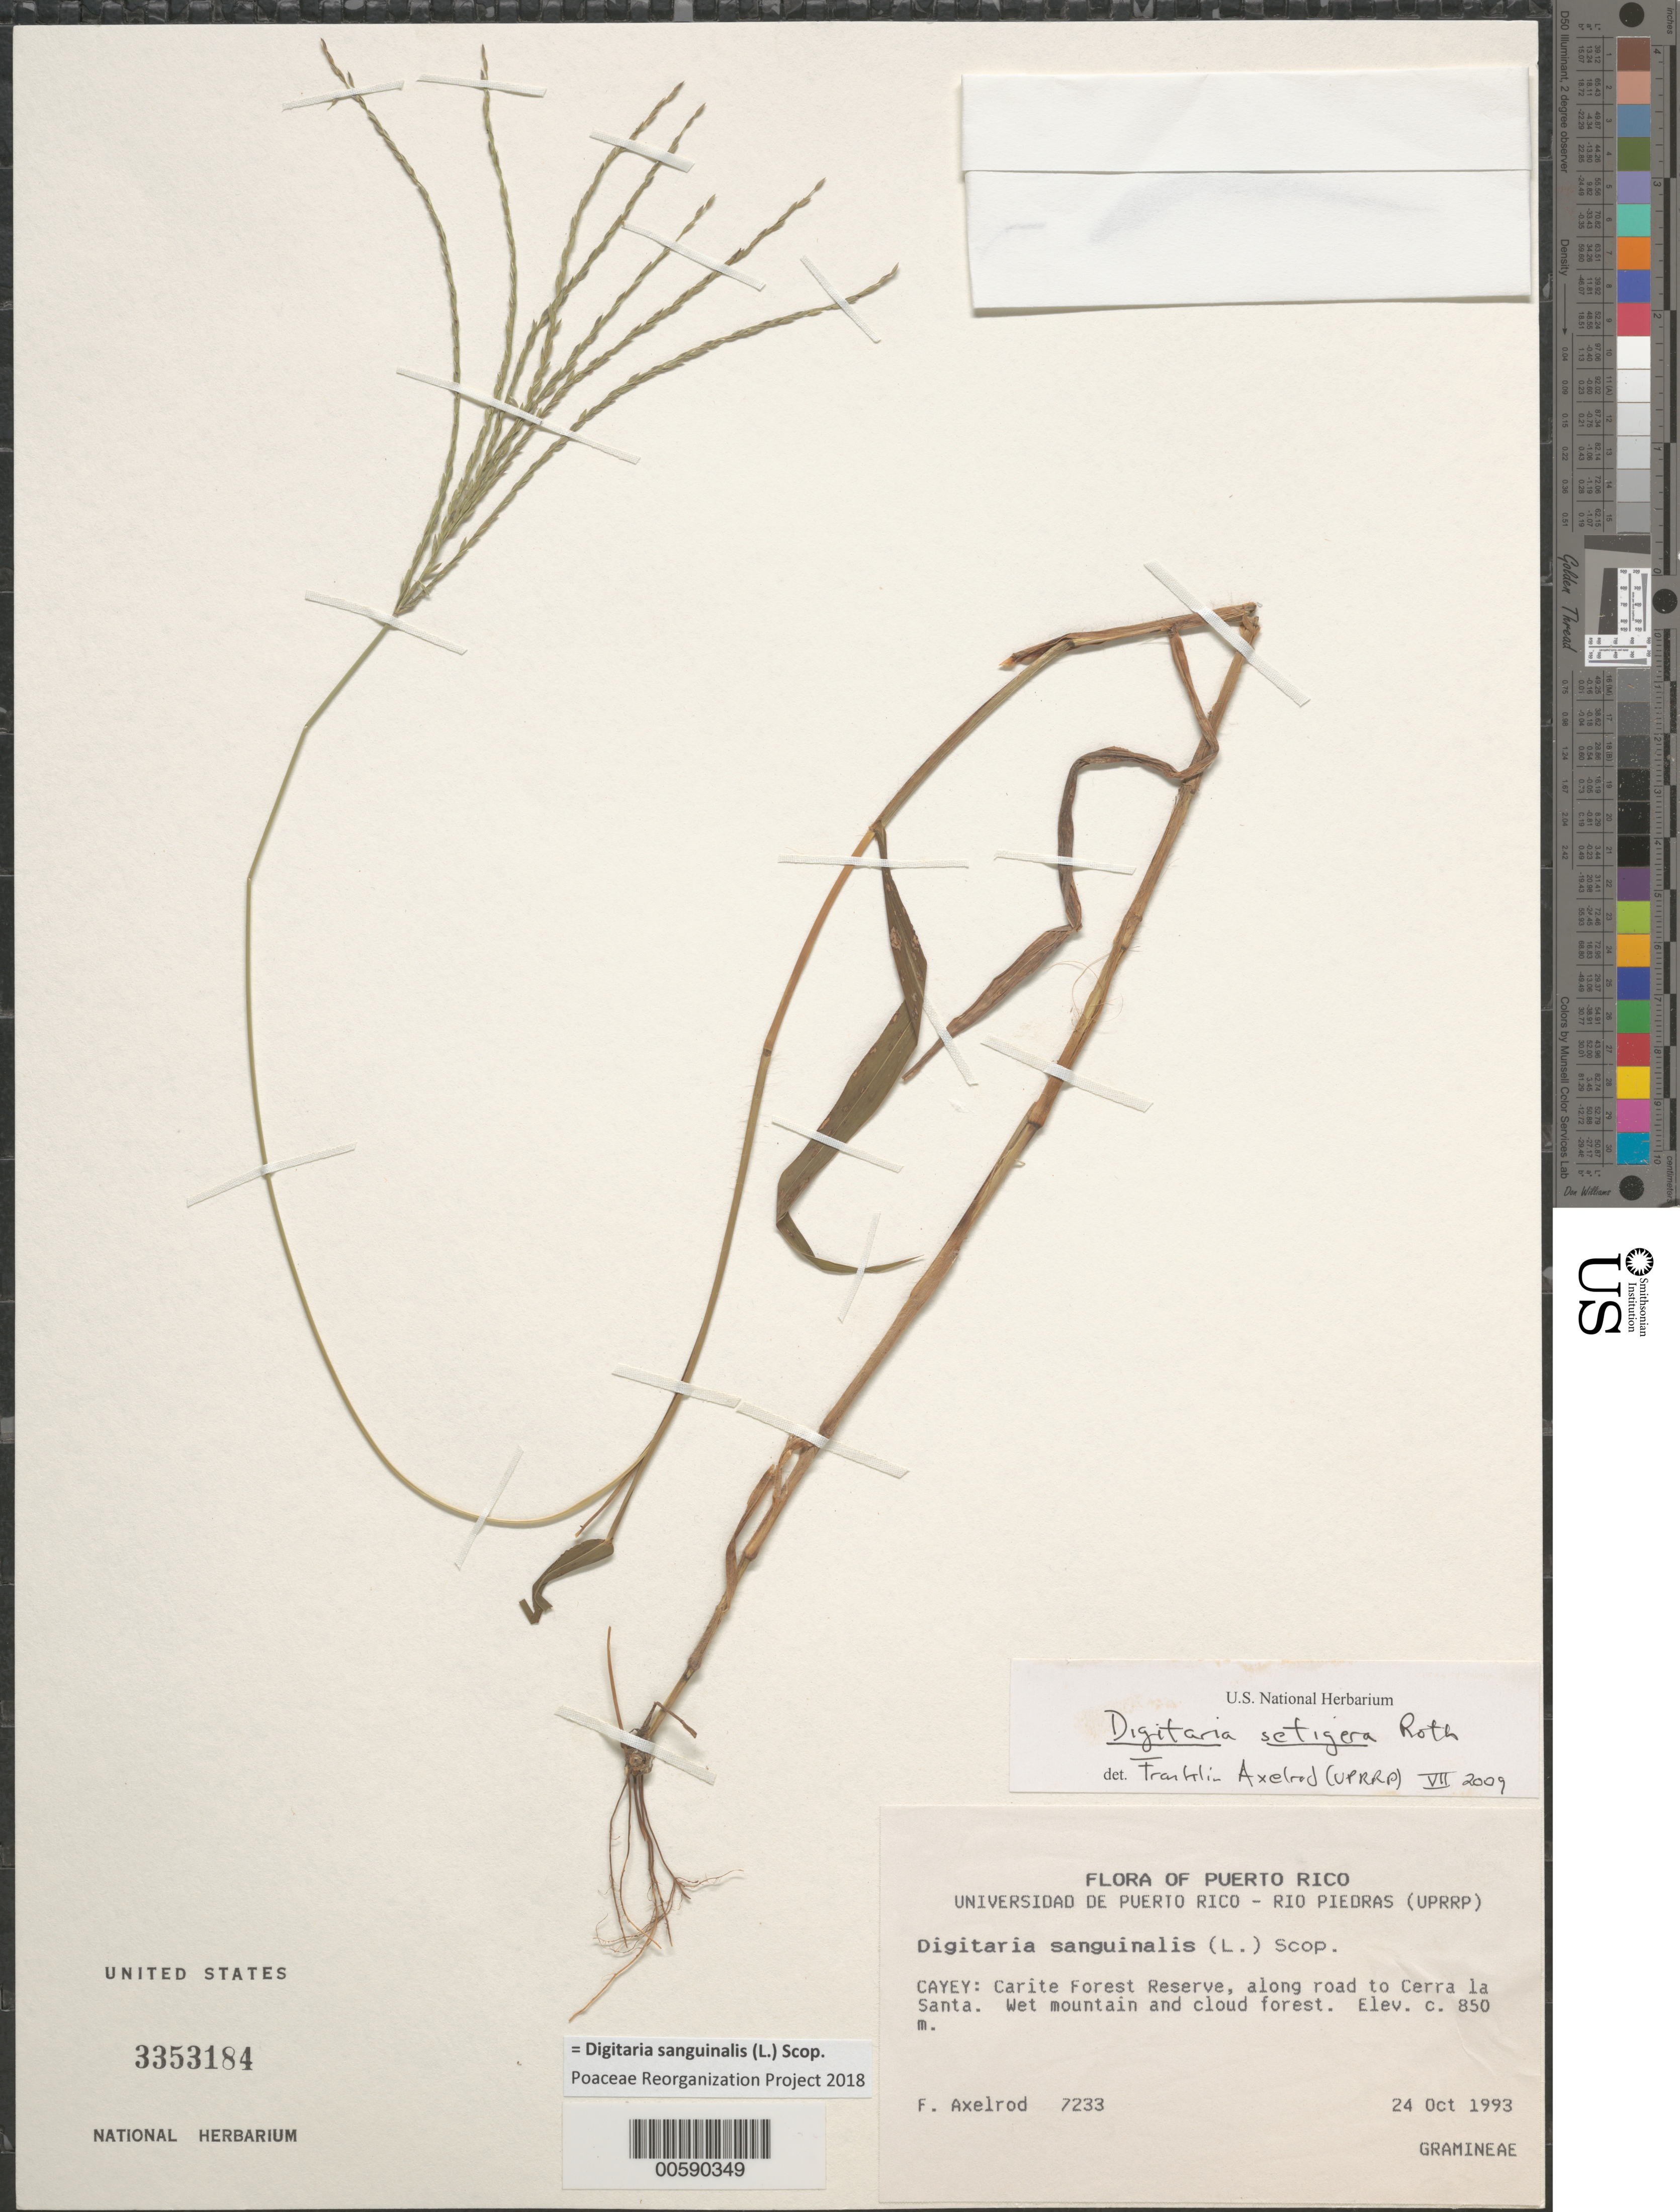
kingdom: Plantae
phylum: Tracheophyta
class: Liliopsida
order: Poales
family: Poaceae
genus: Digitaria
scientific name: Digitaria sanguinalis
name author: (L.) Scop.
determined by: Poaceae Reorganization Project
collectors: F. S. Axelrod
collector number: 7233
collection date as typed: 24 Oct 1993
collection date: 1993-10-24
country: Puerto Rico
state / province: Cayey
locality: Cayey: Carite Forest Reserve, along road to Cerra la Santa.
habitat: Wet mountain and cloud forest.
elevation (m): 850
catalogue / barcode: US 3353184